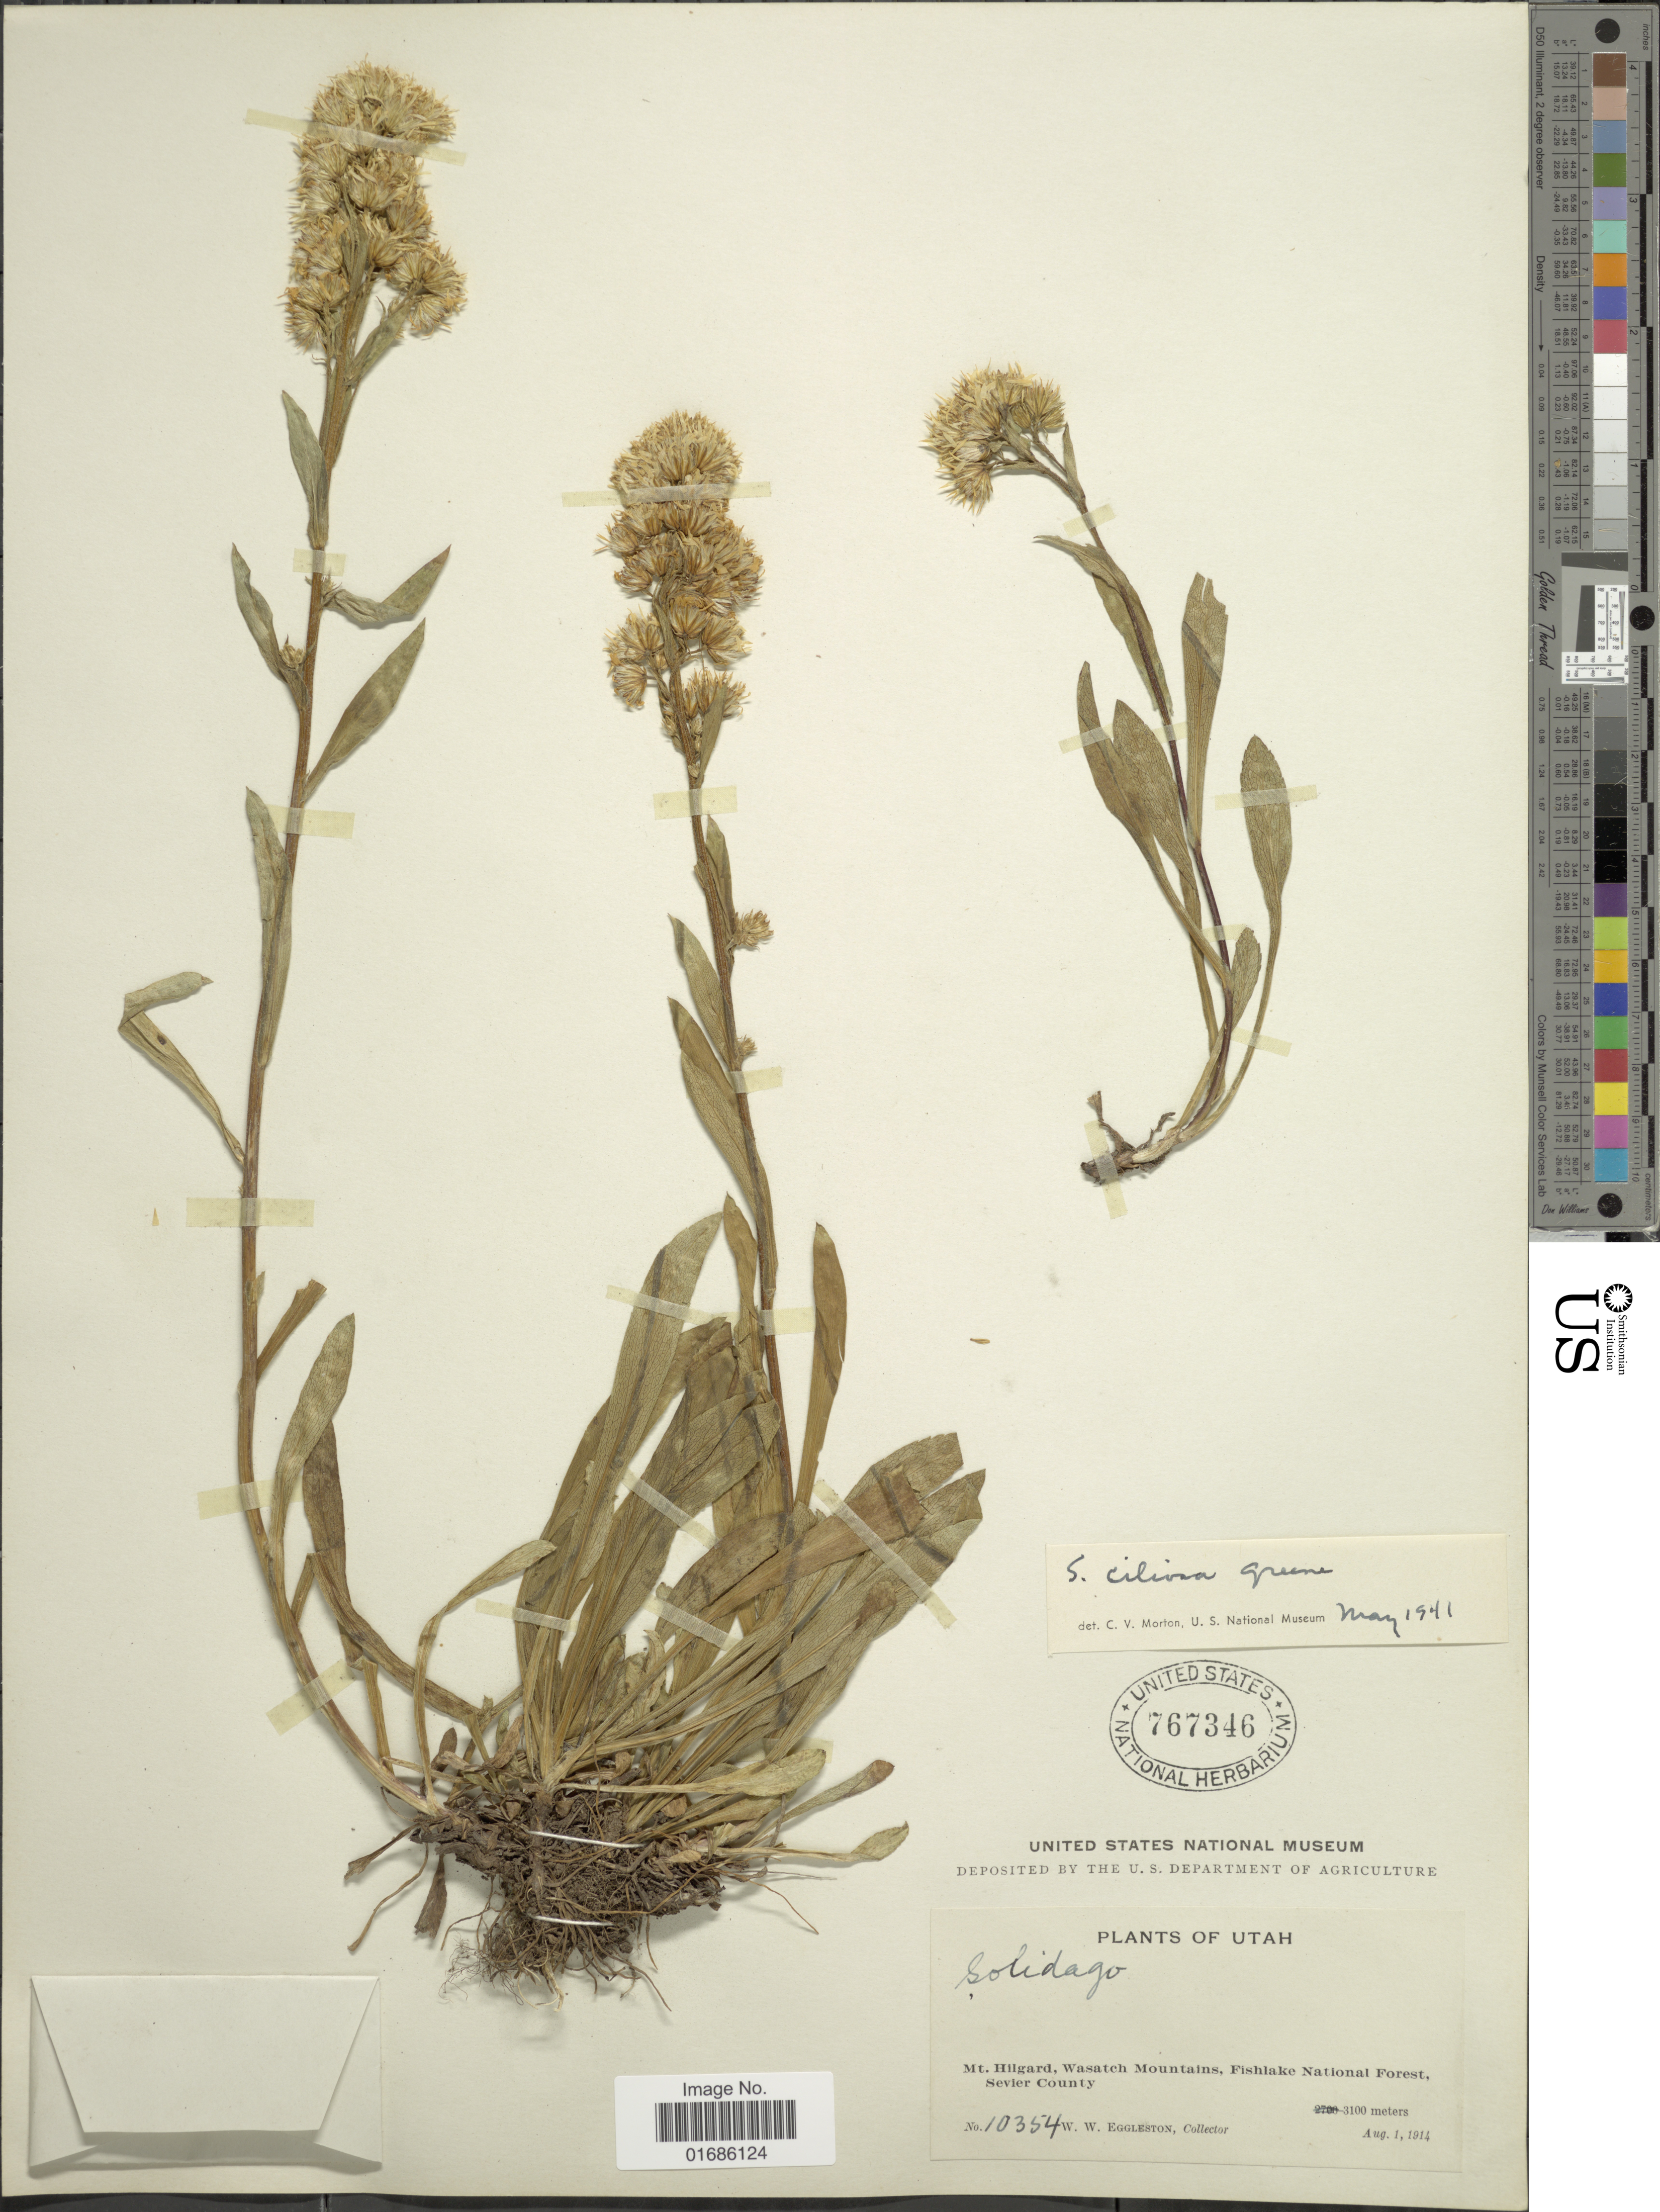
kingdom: Plantae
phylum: Tracheophyta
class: Magnoliopsida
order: Asterales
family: Asteraceae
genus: Solidago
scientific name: Solidago ciliosa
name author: Greene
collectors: W. W. Eggleston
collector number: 10354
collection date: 1914-08-01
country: United States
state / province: Utah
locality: Mt. Hilgard, Wasatch Mountains, Fishlake National Forest Sevier County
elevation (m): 3100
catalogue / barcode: US 767346